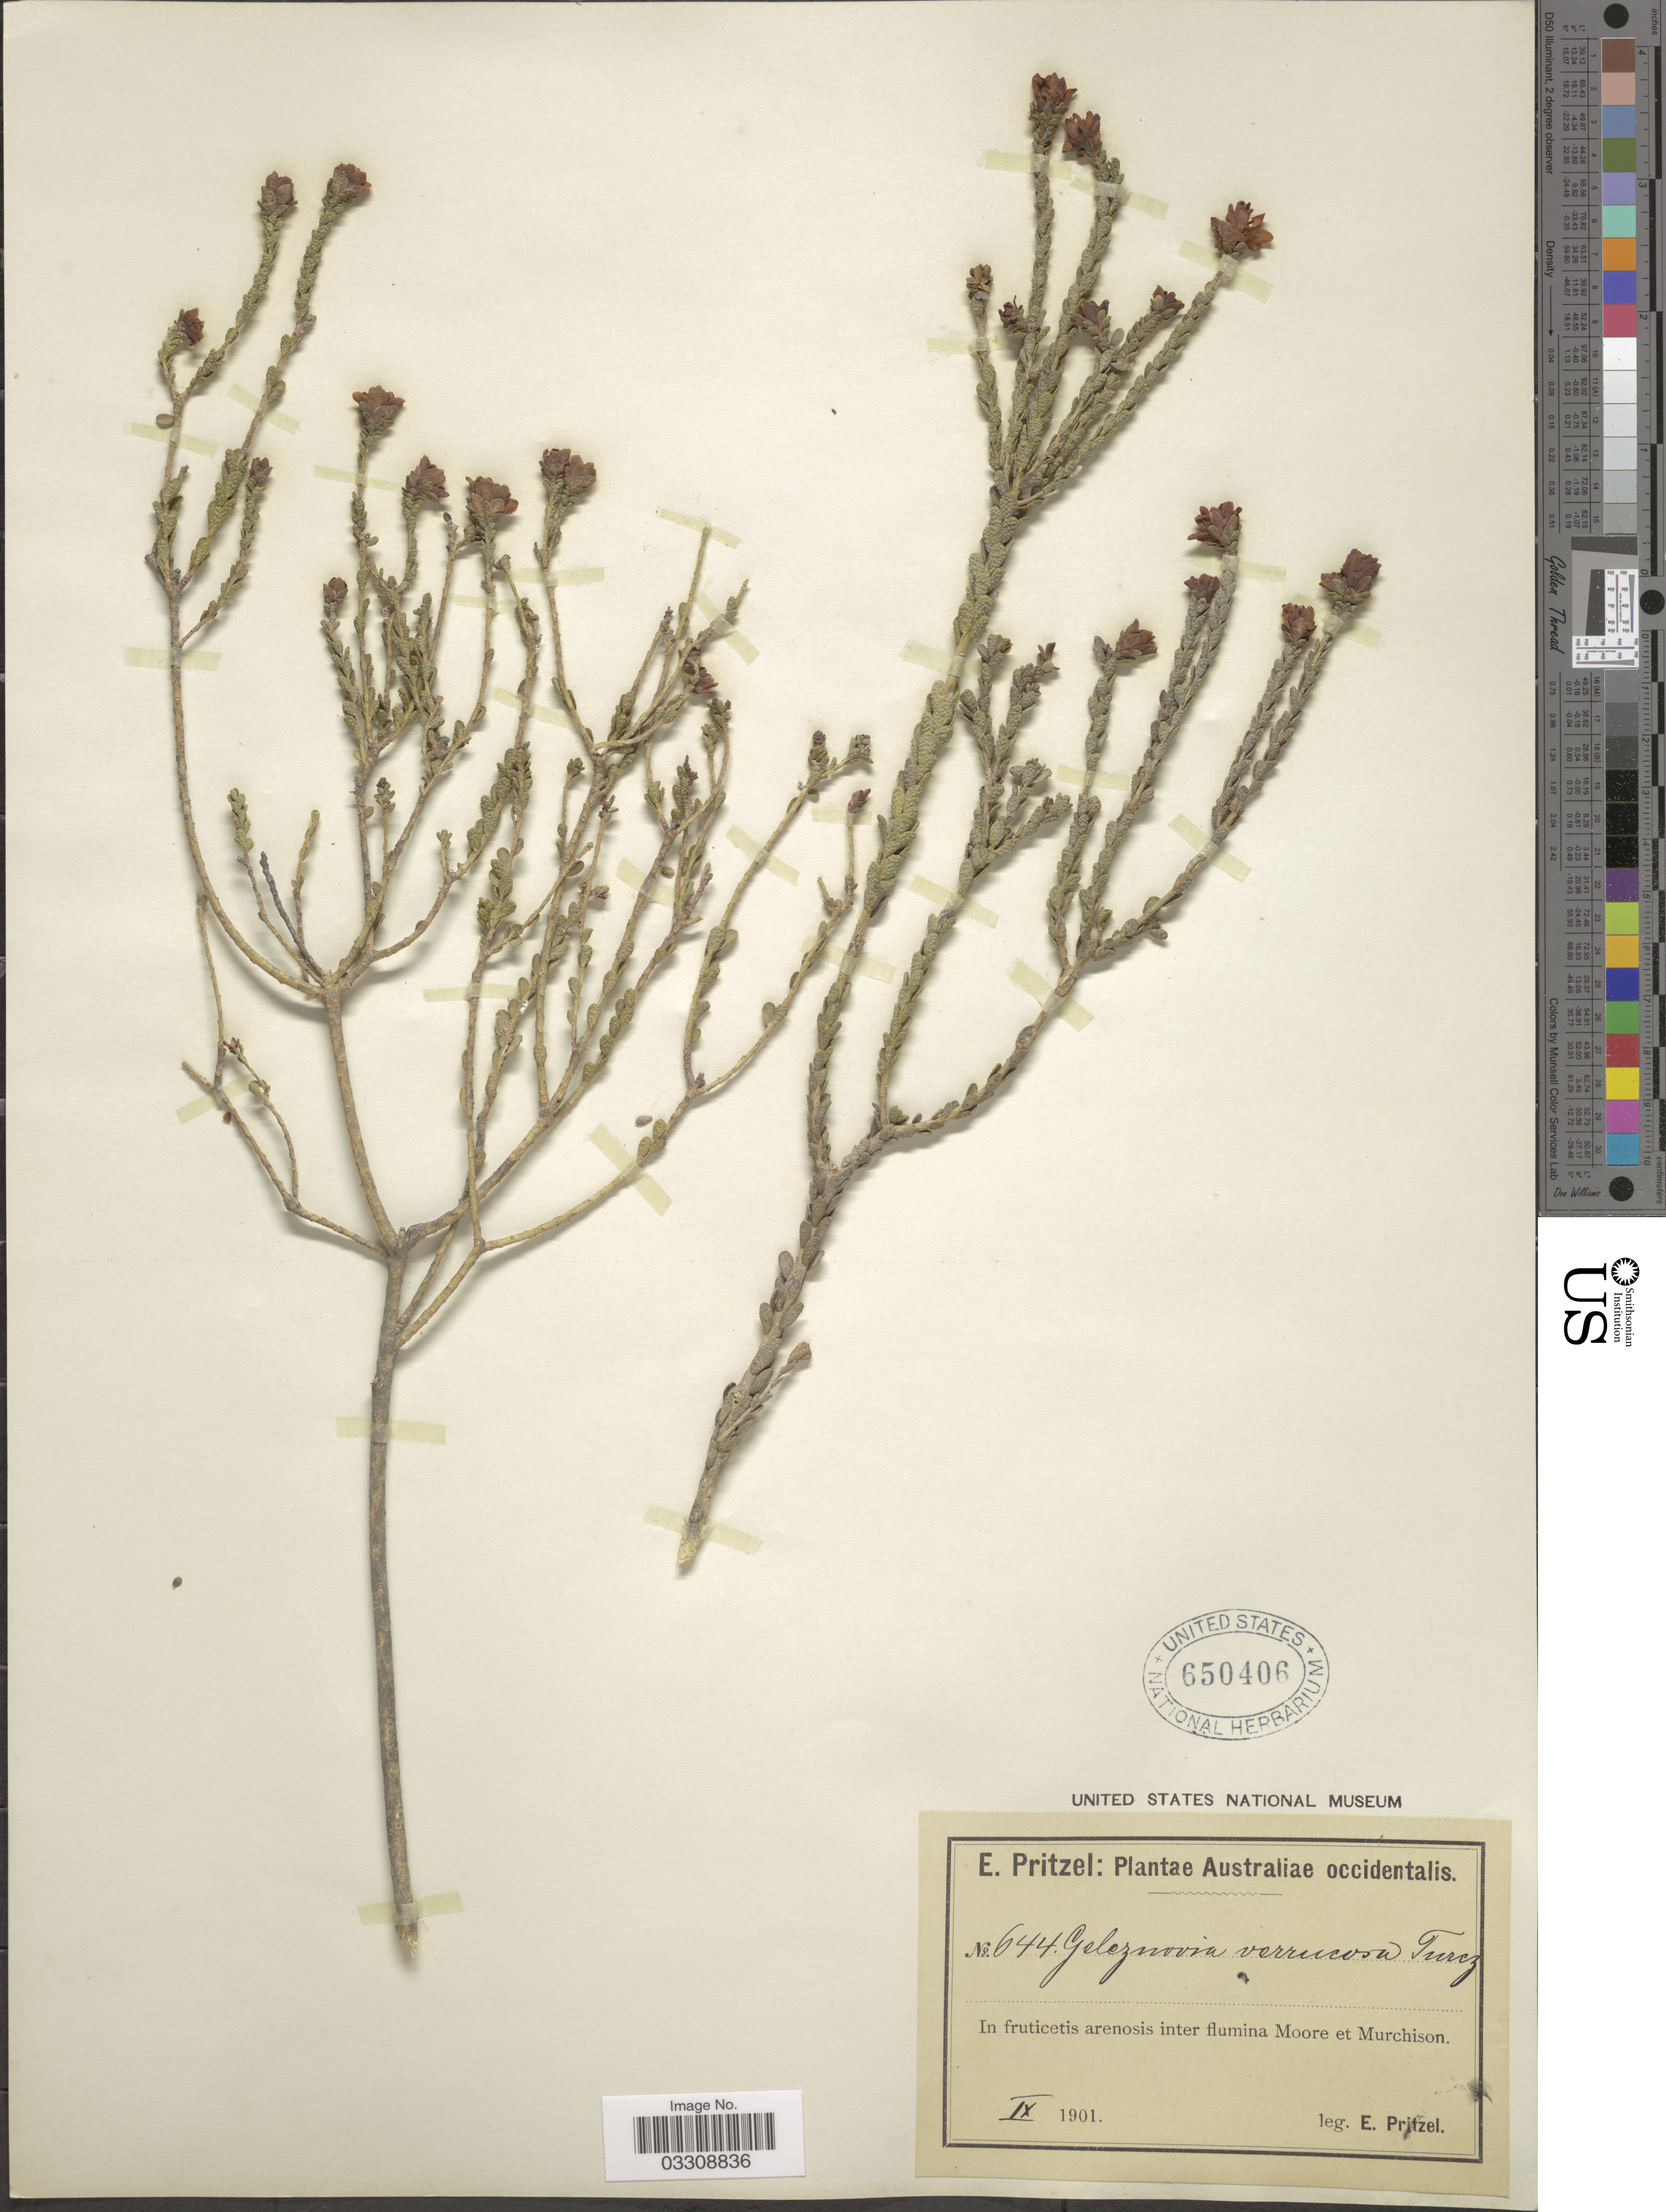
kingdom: Plantae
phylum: Tracheophyta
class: Magnoliopsida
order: Sapindales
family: Rutaceae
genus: Geleznowia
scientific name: Geleznowia verrucosa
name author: Turcz.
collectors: E. G. Pritzel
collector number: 644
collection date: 1901-09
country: Australia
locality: In fruticetis arenosis inter flumina Moore et Murchison.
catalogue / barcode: US 650406